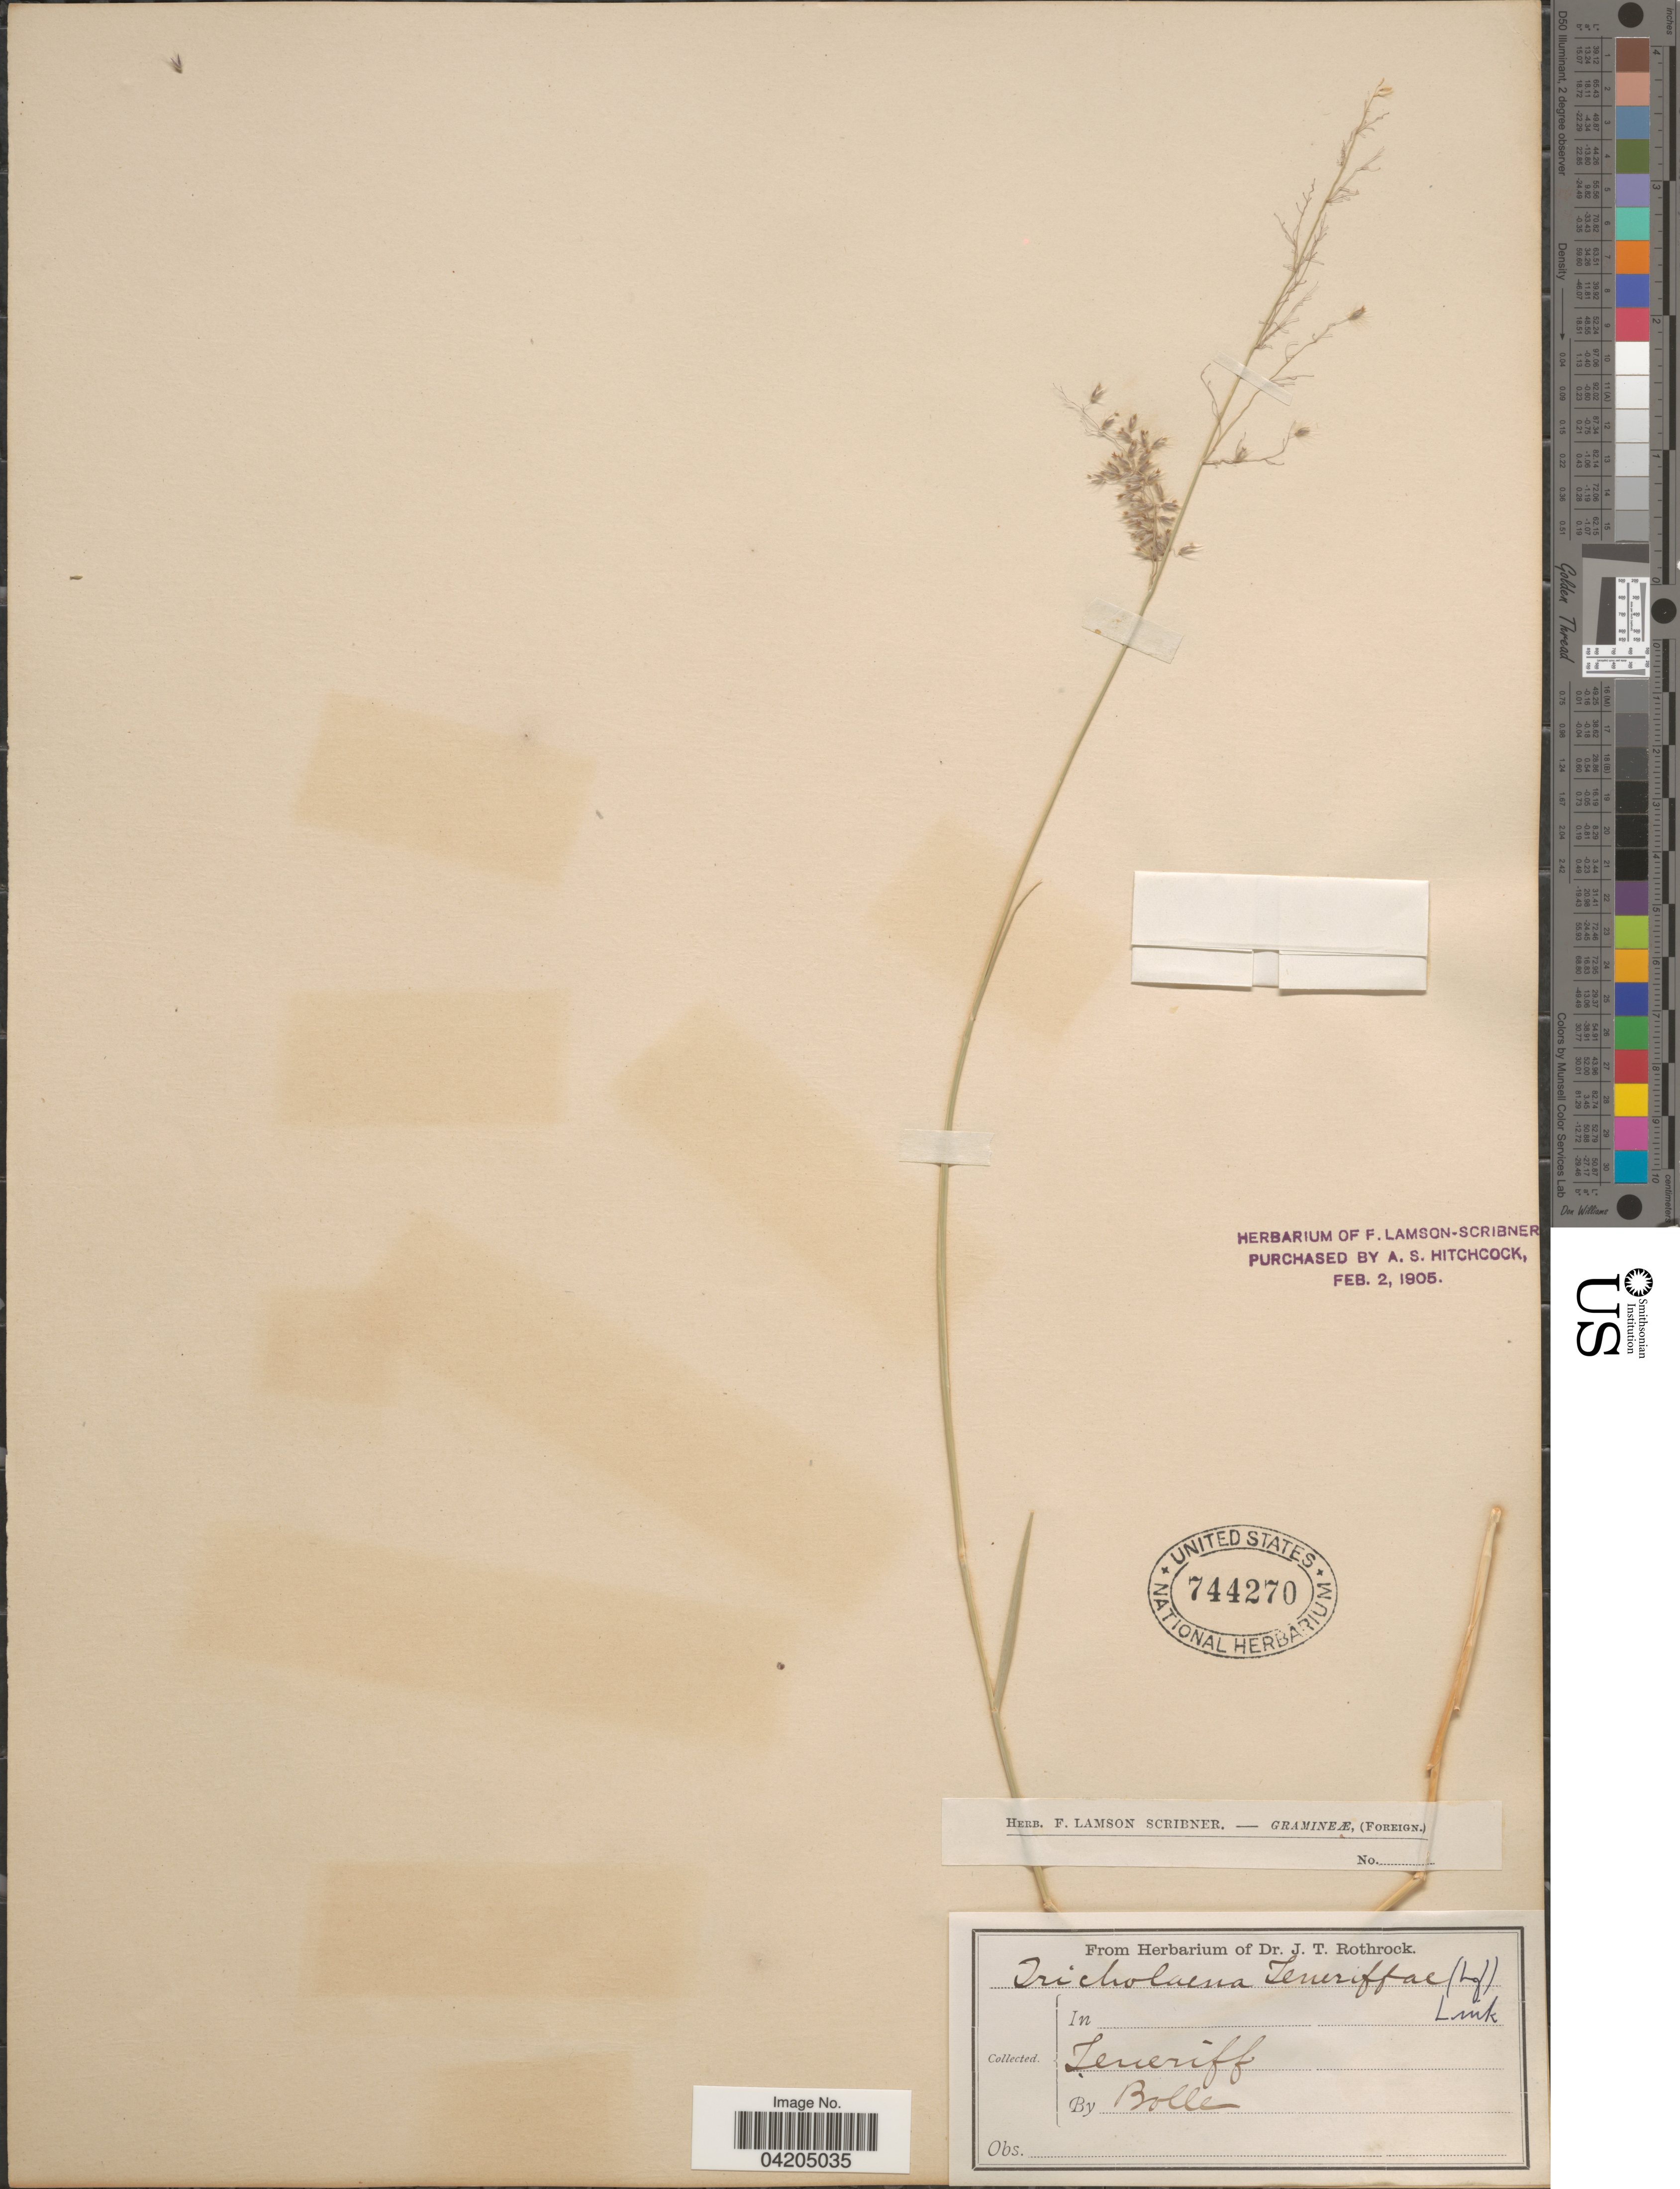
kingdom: Plantae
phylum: Tracheophyta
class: Liliopsida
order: Poales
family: Poaceae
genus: Tricholaena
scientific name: Tricholaena teneriffae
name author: (L.) Link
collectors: Bolle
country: Spain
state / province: Canarias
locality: Teneriffe.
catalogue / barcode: US 744270